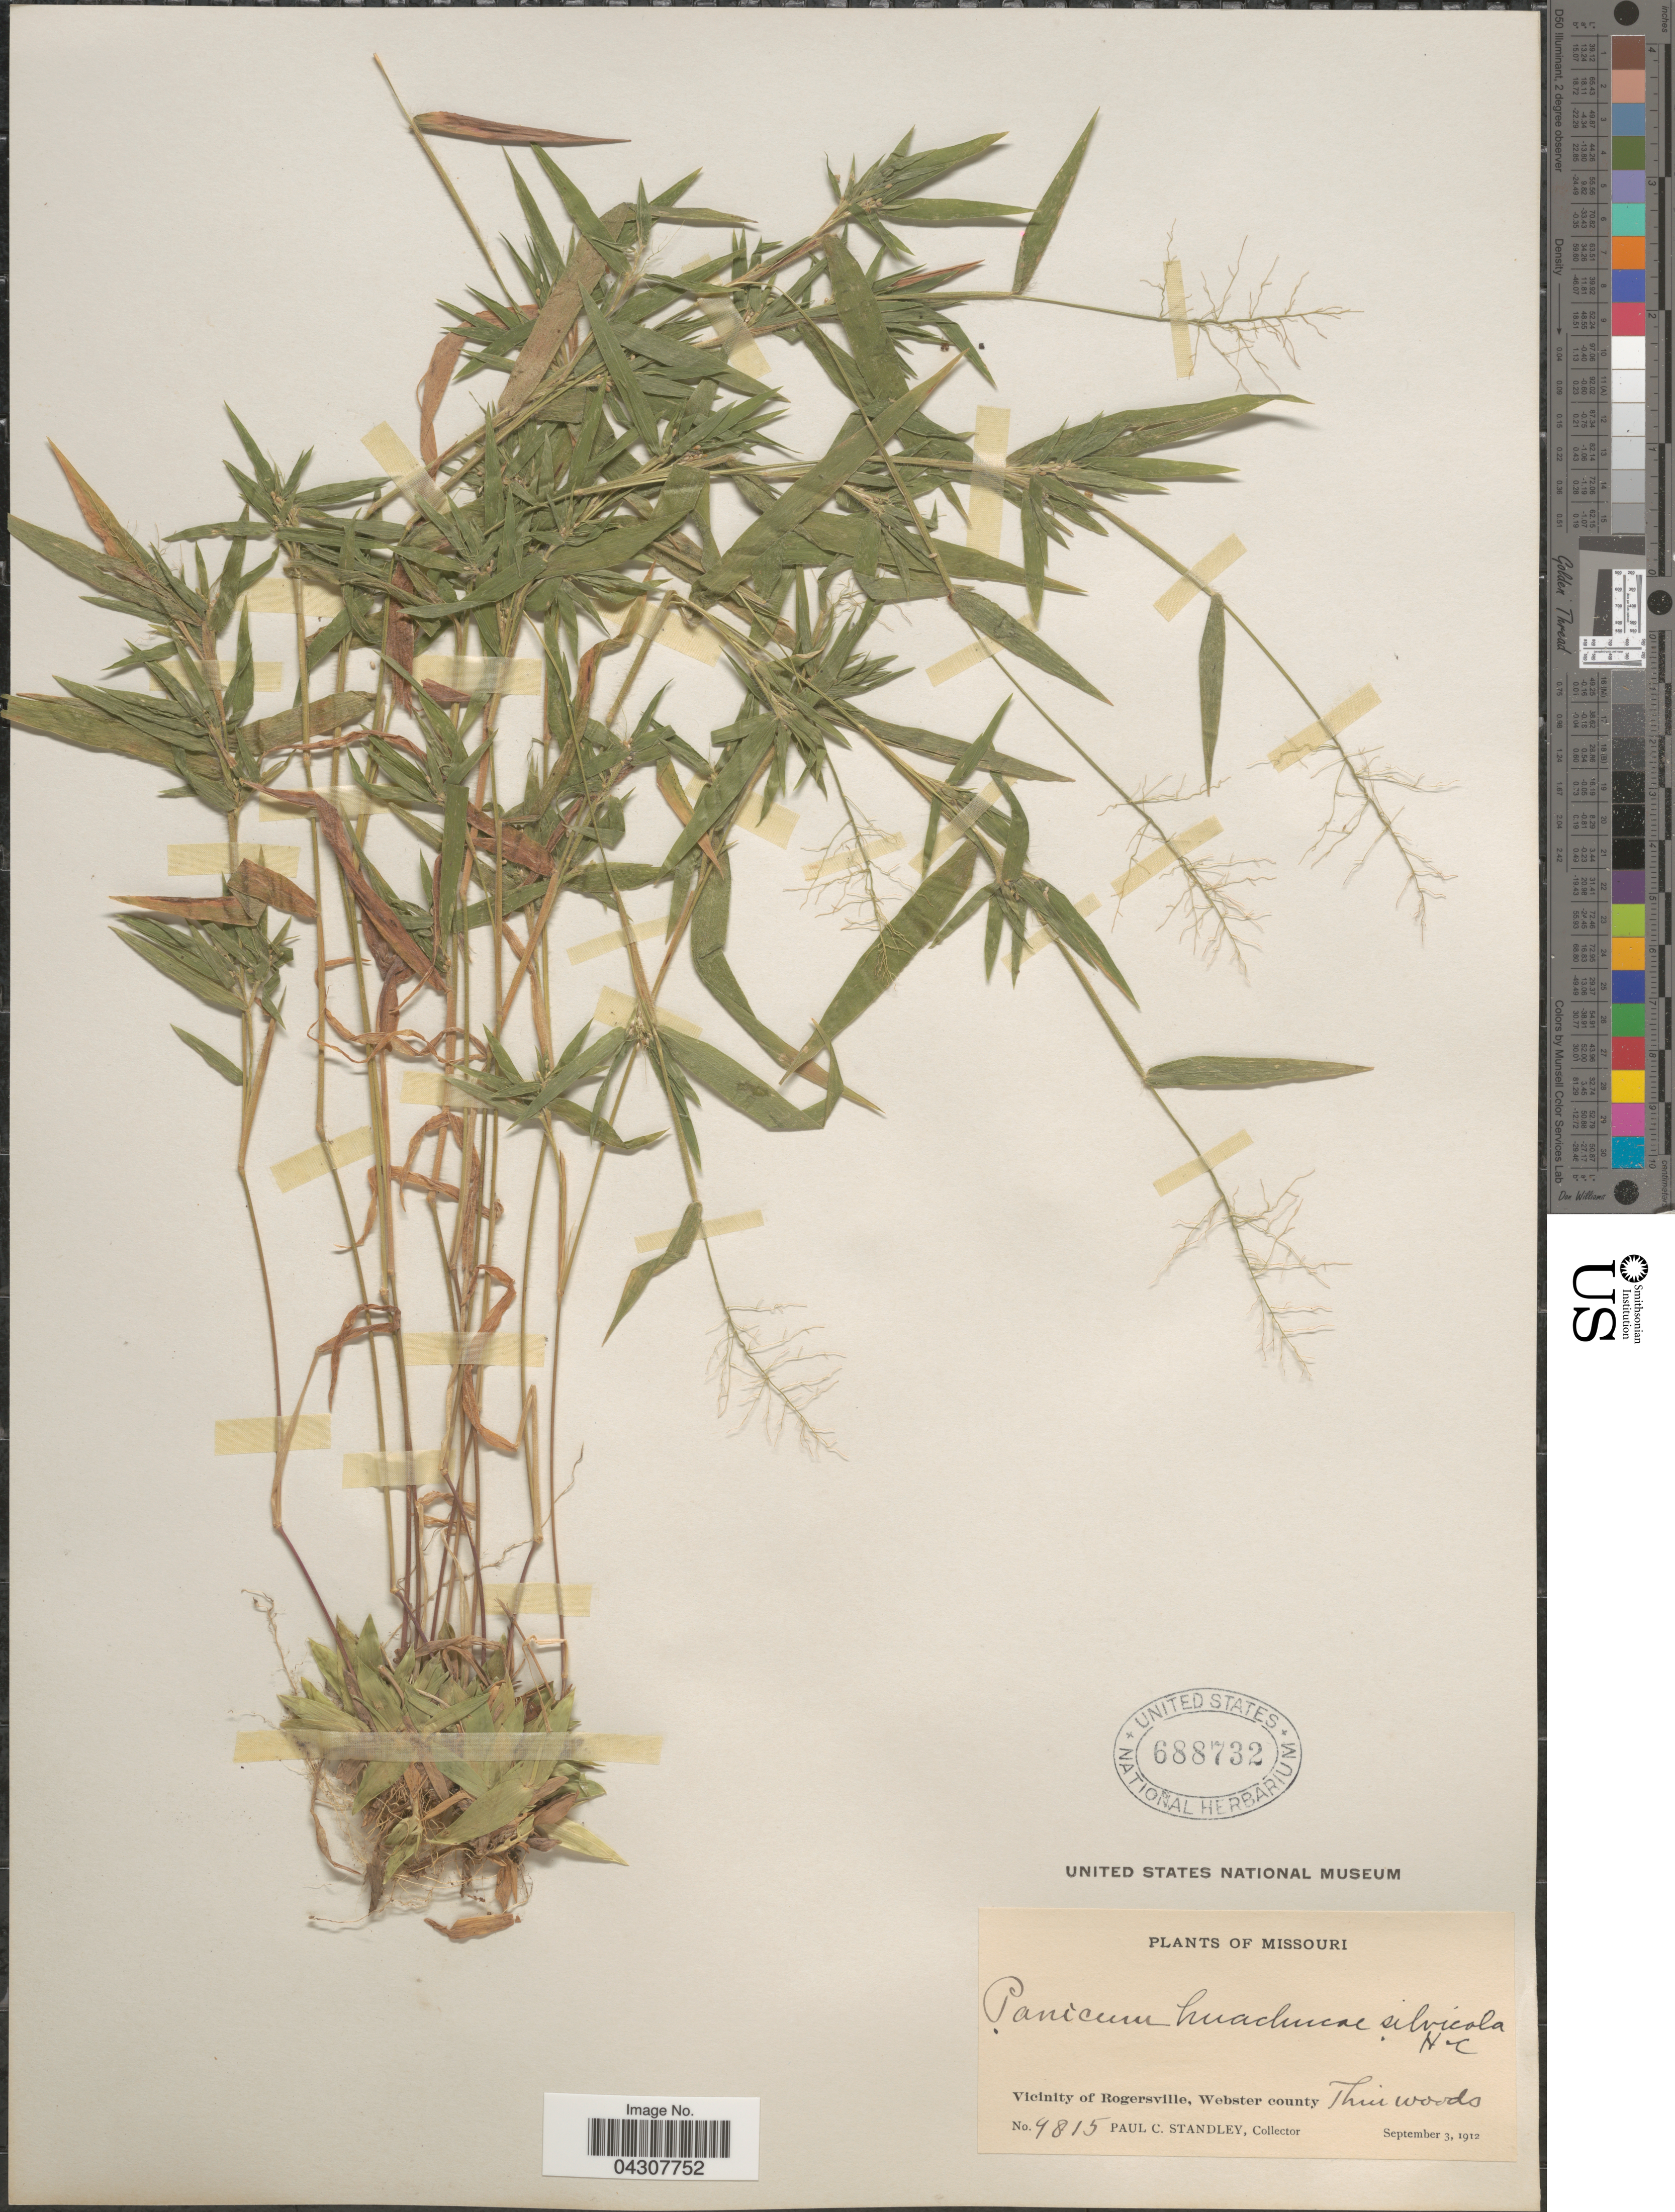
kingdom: Plantae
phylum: Tracheophyta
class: Liliopsida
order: Poales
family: Poaceae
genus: Dichanthelium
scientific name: Dichanthelium acuminatum var. acuminatum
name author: (Sw.) Gould & C.A. Clark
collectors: P. C. Standley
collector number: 9815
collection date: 1912-09-03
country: United States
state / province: Missouri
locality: Vicinity of Rogersville, Webster county.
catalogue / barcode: US 688732